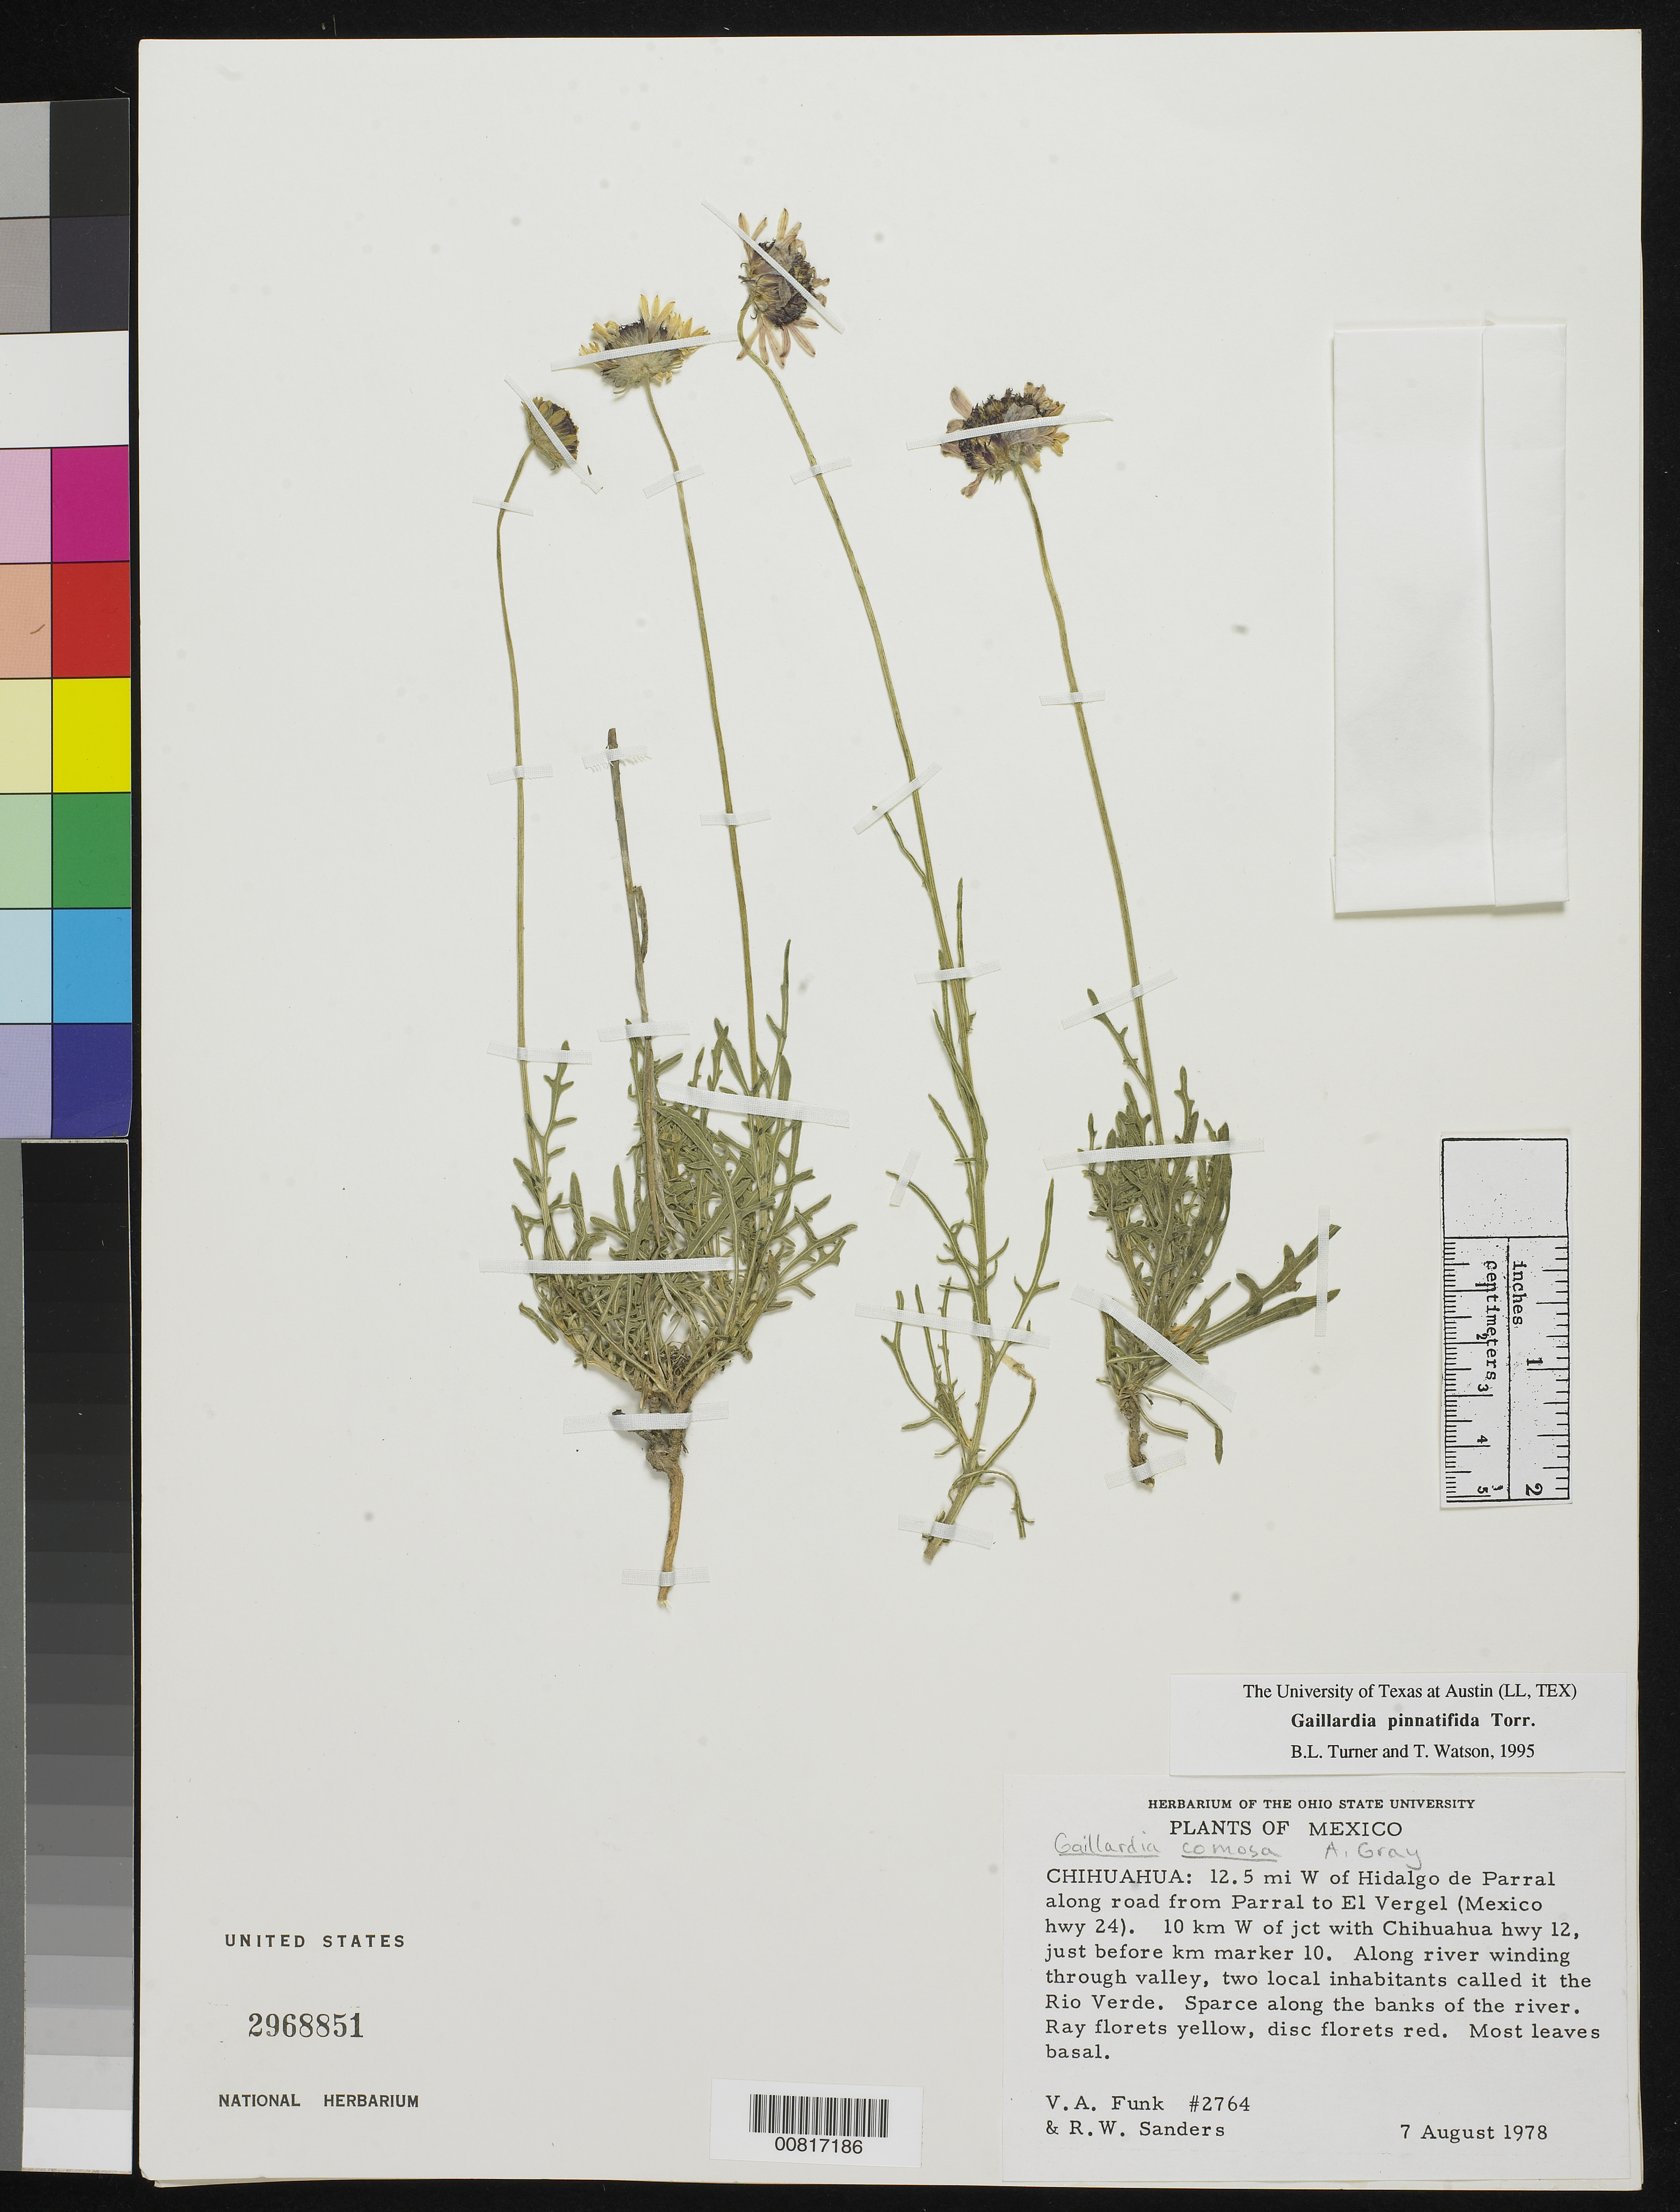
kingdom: Plantae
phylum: Tracheophyta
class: Magnoliopsida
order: Asterales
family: Asteraceae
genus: Gaillardia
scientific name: Gaillardia pinnatifida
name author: Torr.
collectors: V. Funk & R. Sanders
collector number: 2764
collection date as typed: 07 Aug 1978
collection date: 1978-08-07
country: Mexico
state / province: Chihuahua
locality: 12.5 mi W of Hidalgo de Parral along road from Parral to El Vergel (Mex. hwy 24). 10 km W of jct with Chih. hwy 12 just before km marker 10. Along river winding through valley(2 locals called it the Rio Verde).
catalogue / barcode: US 2968851